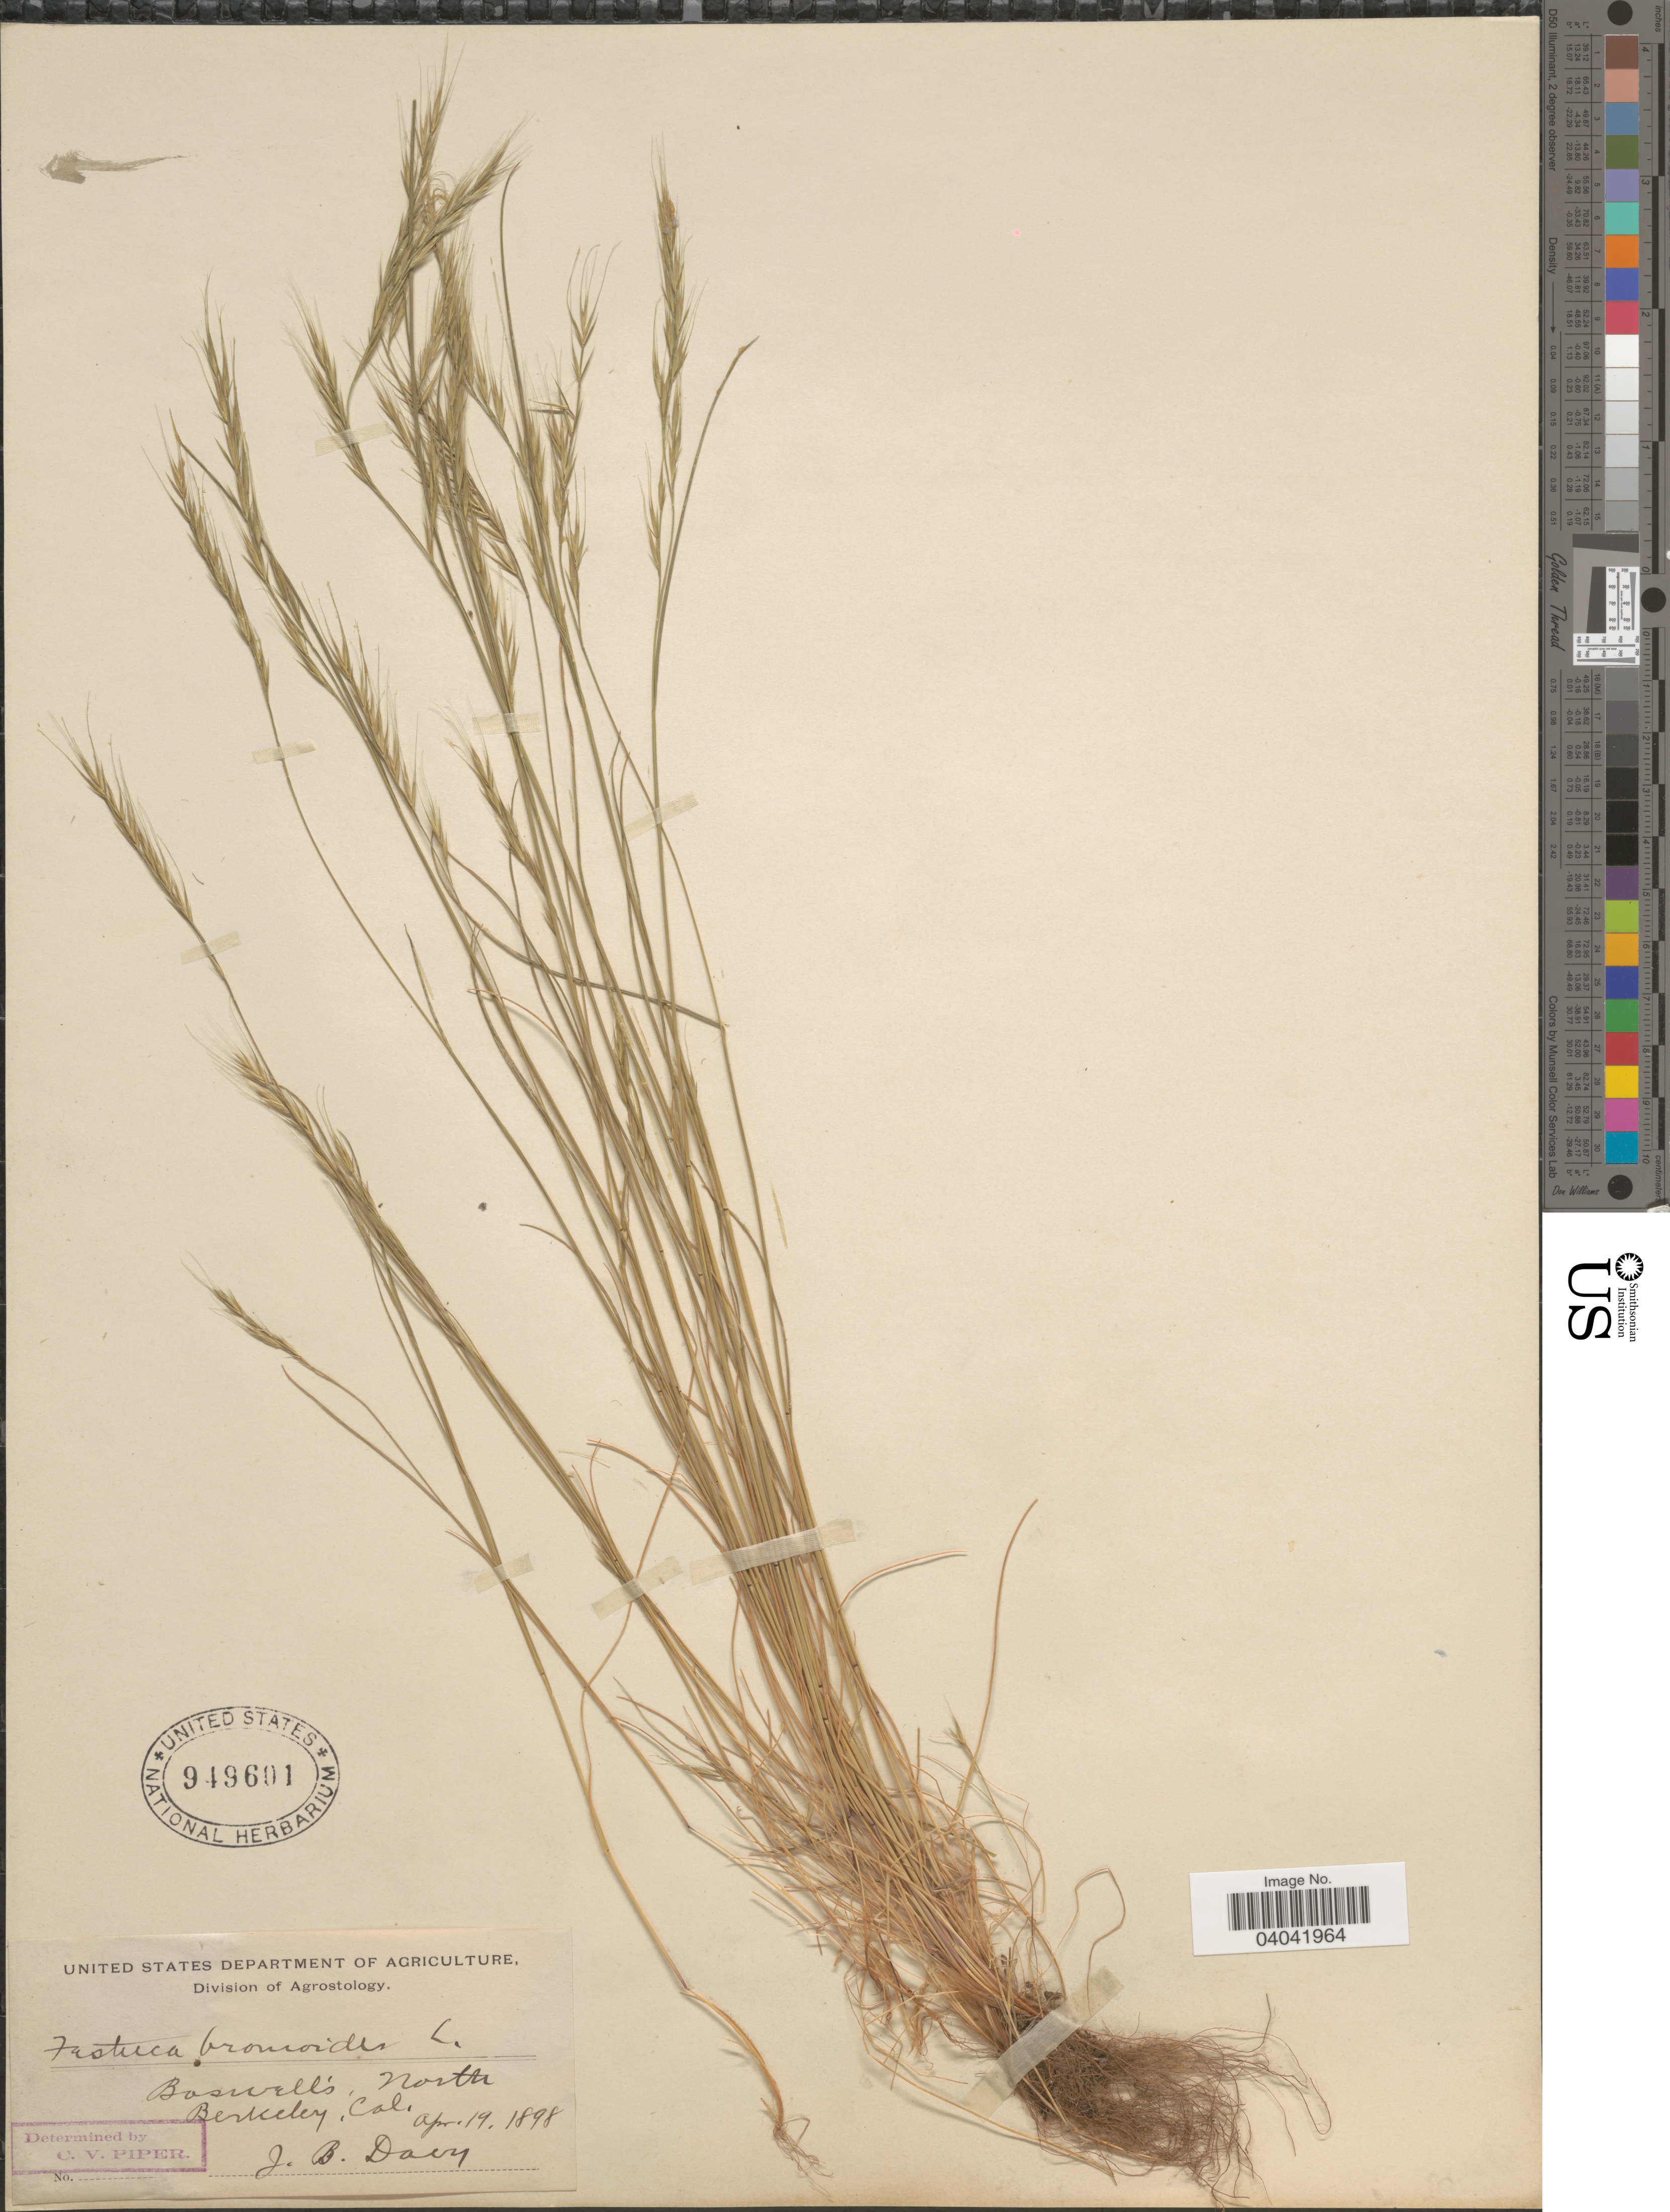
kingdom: Plantae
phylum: Tracheophyta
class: Liliopsida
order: Poales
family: Poaceae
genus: Festuca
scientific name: Festuca bromoides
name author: L.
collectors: J. Burtt Davy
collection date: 1898-04-19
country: United States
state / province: California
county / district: Alameda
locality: Boswell's, North Berkeley.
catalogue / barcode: US 949601